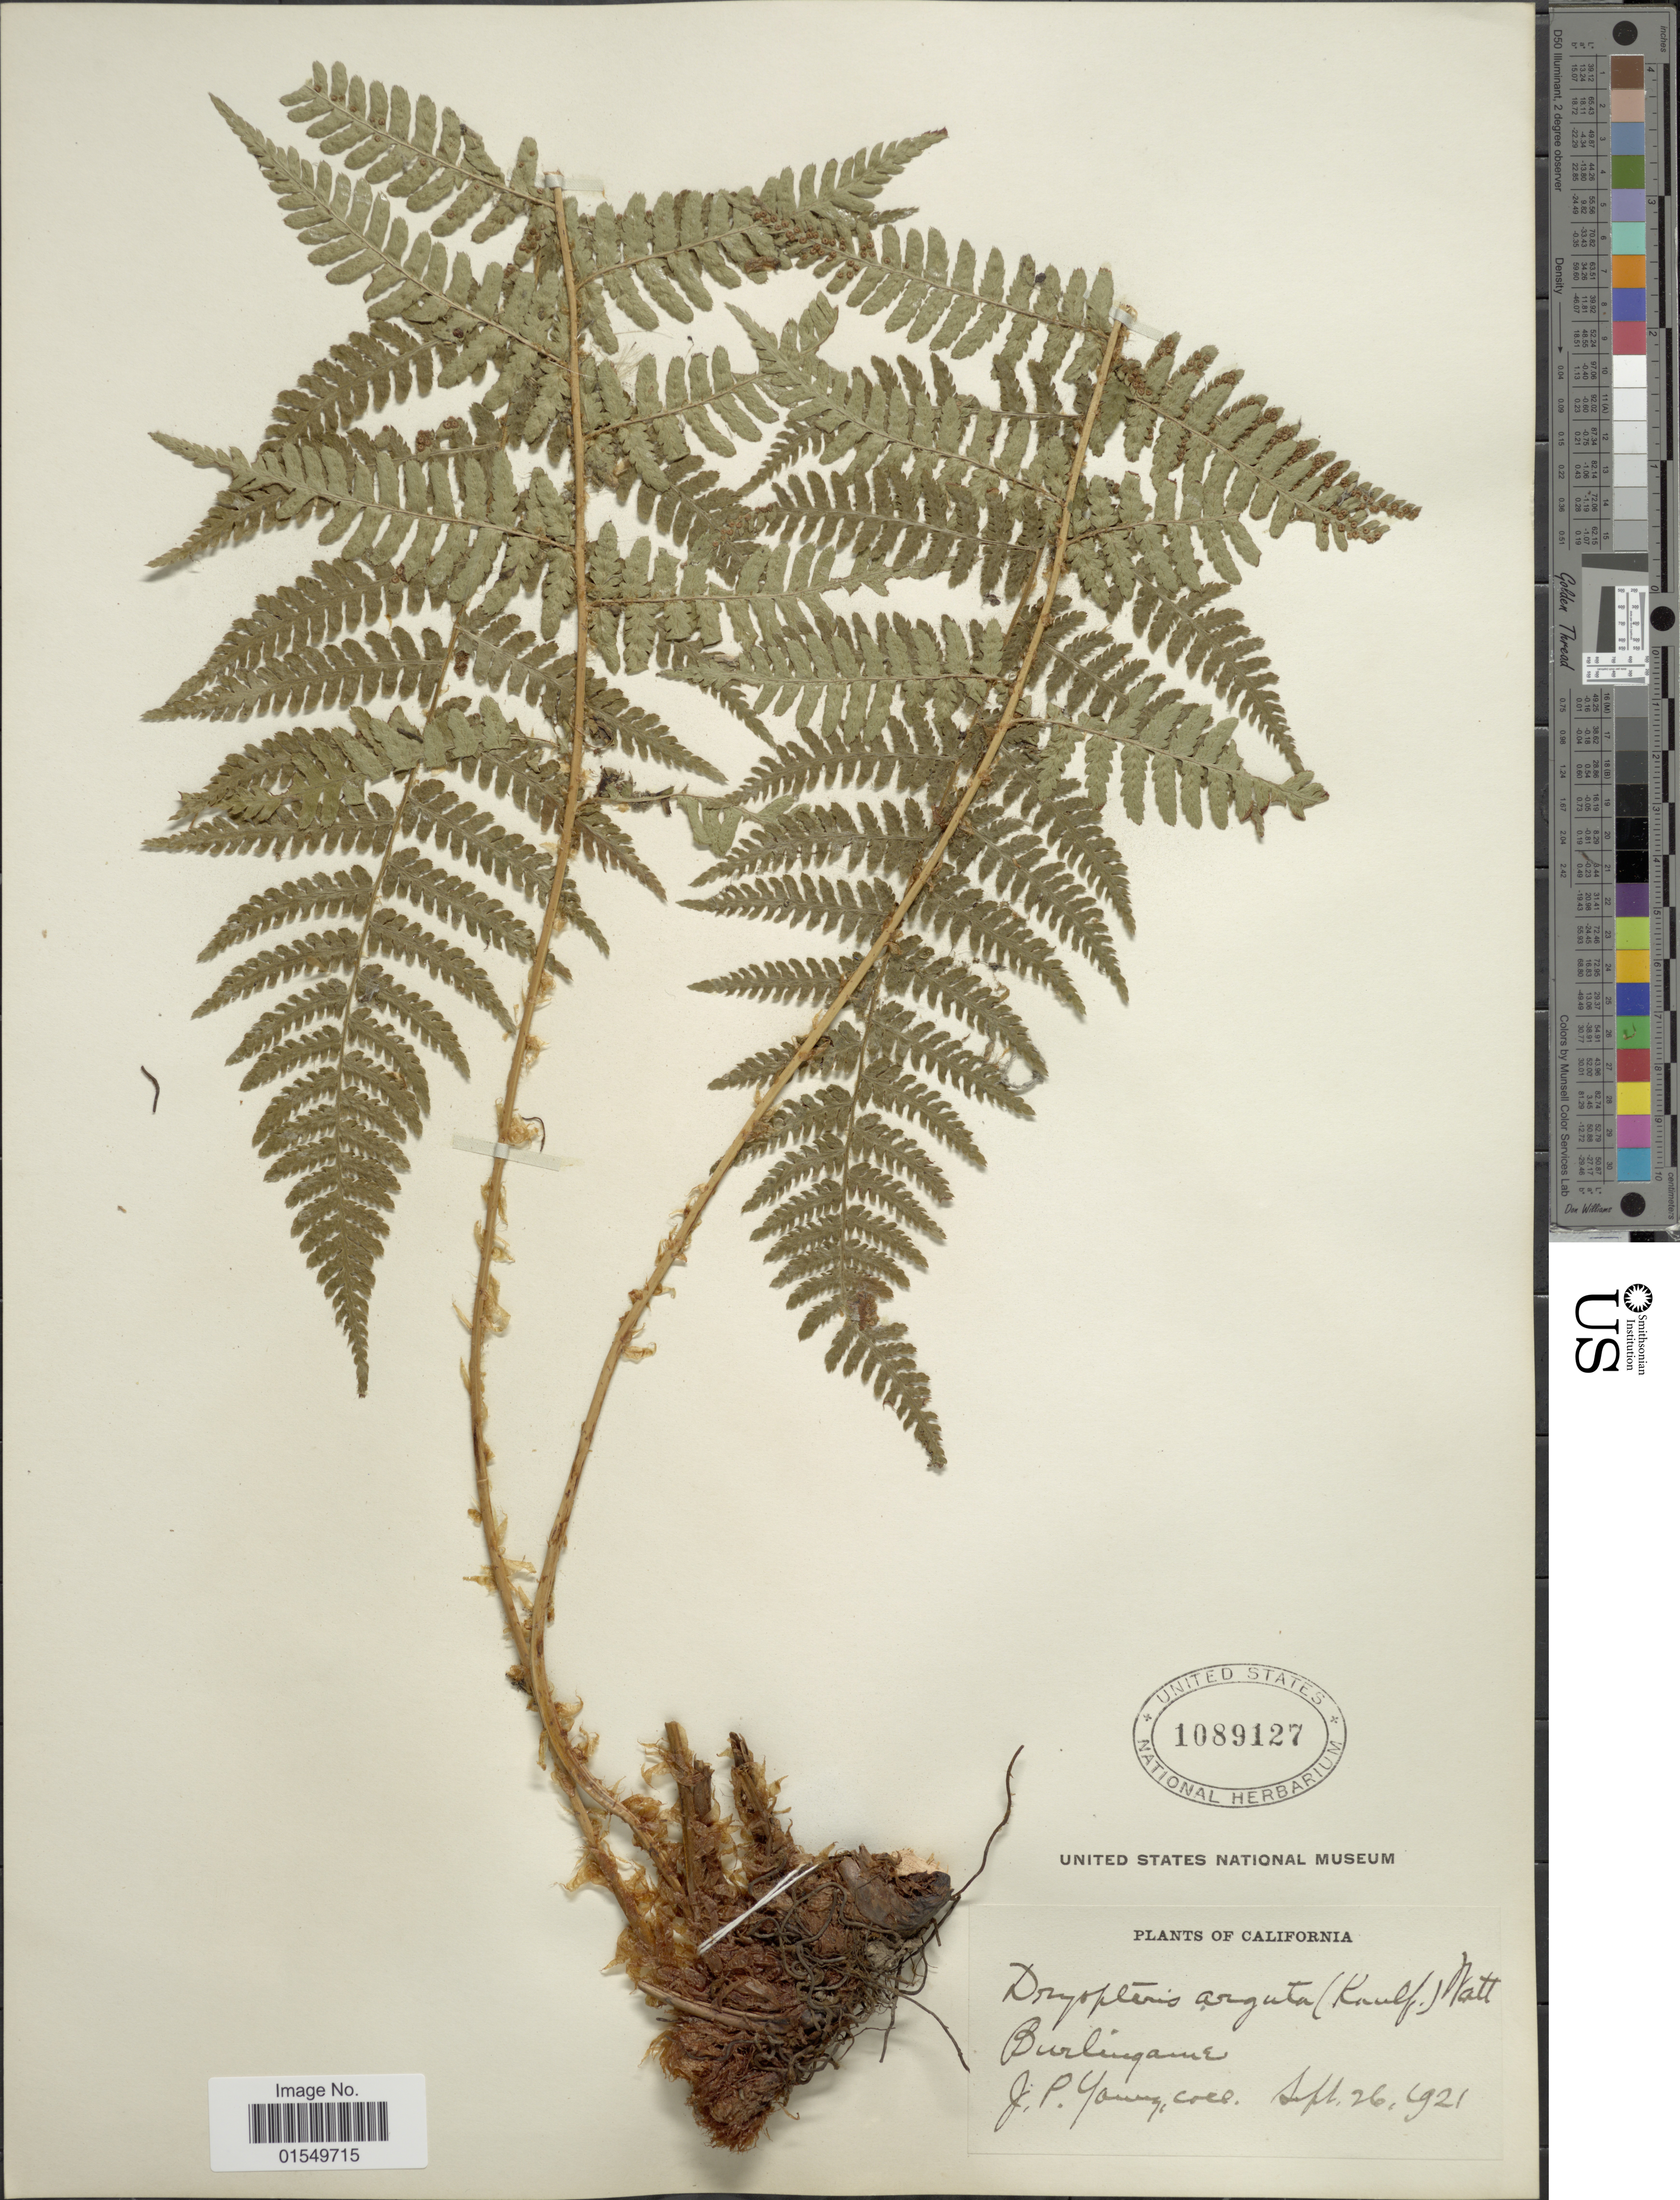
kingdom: Plantae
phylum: Tracheophyta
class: Polypodiopsida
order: Polypodiales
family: Dryopteridaceae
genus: Dryopteris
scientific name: Dryopteris arguta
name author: (Kaulf.) Maxon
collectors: J. P. Young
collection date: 1921-09-26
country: United States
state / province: California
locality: Burlingame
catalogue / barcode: US 1089127